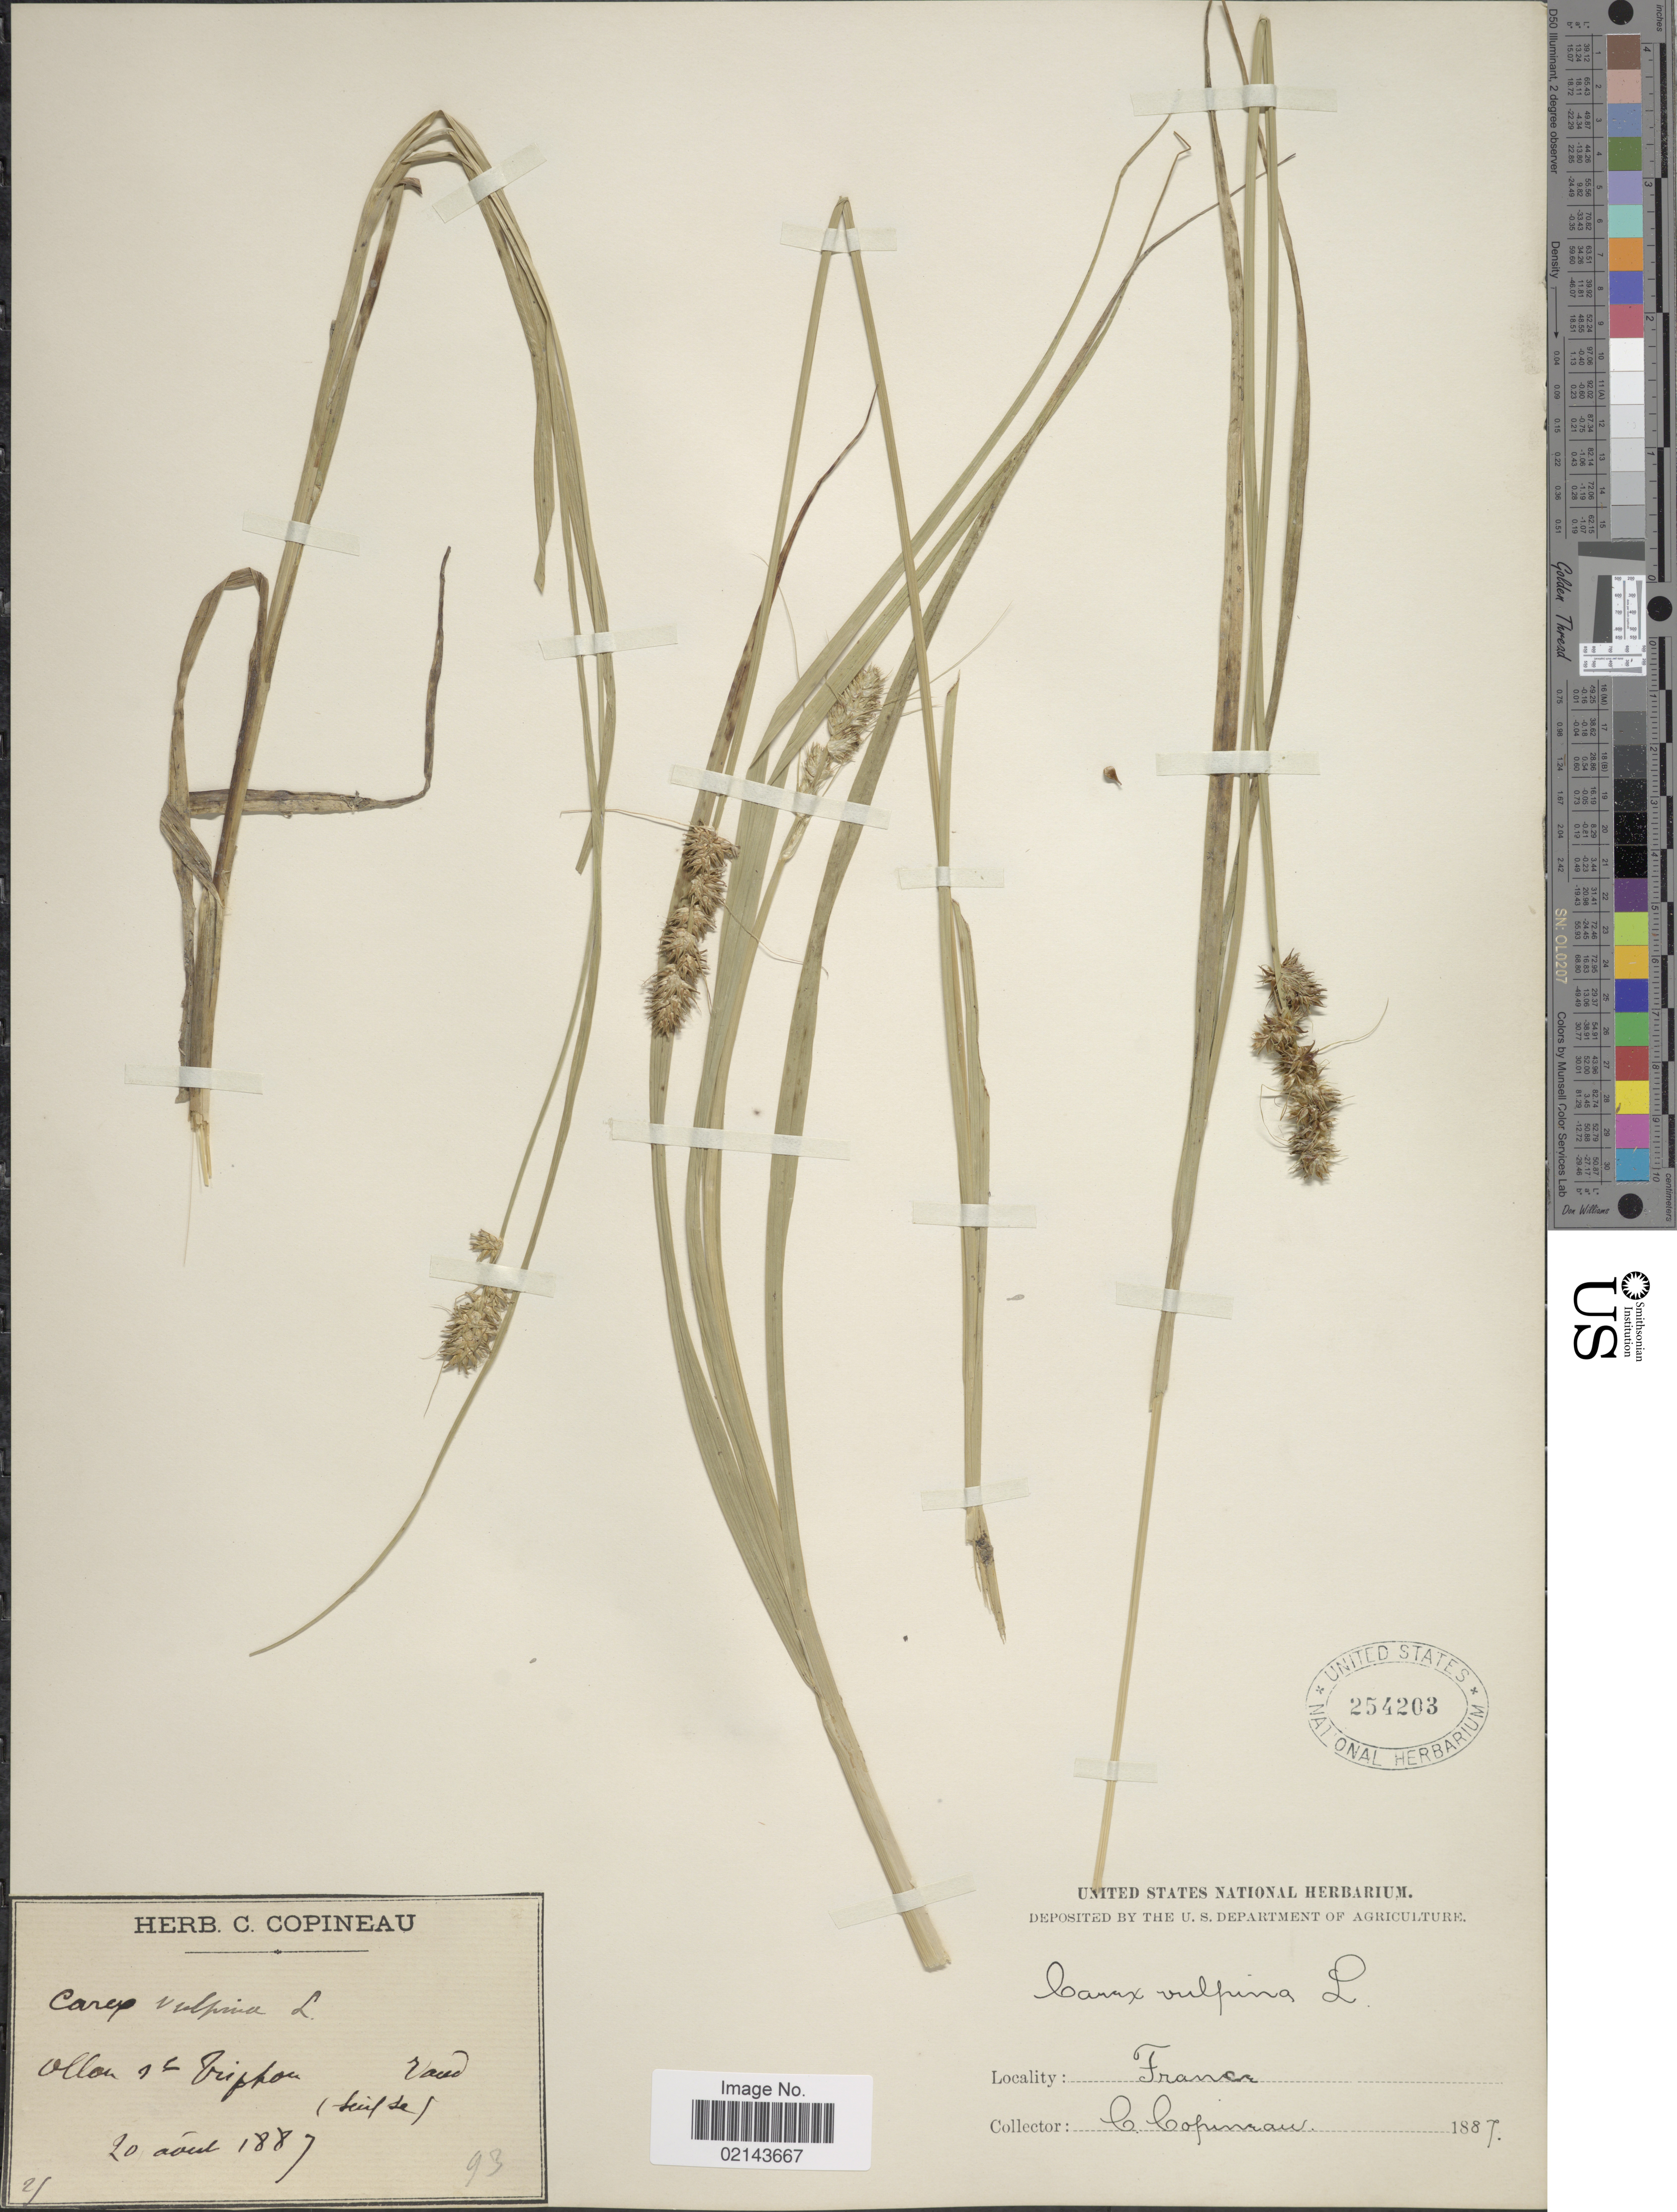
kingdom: Plantae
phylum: Tracheophyta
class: Liliopsida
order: Poales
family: Cyperaceae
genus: Carex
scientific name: Carex vulpina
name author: L.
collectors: C. Copineau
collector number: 93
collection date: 1887-08-20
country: France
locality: Ollan St Trippon [illegible text]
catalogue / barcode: US 254203